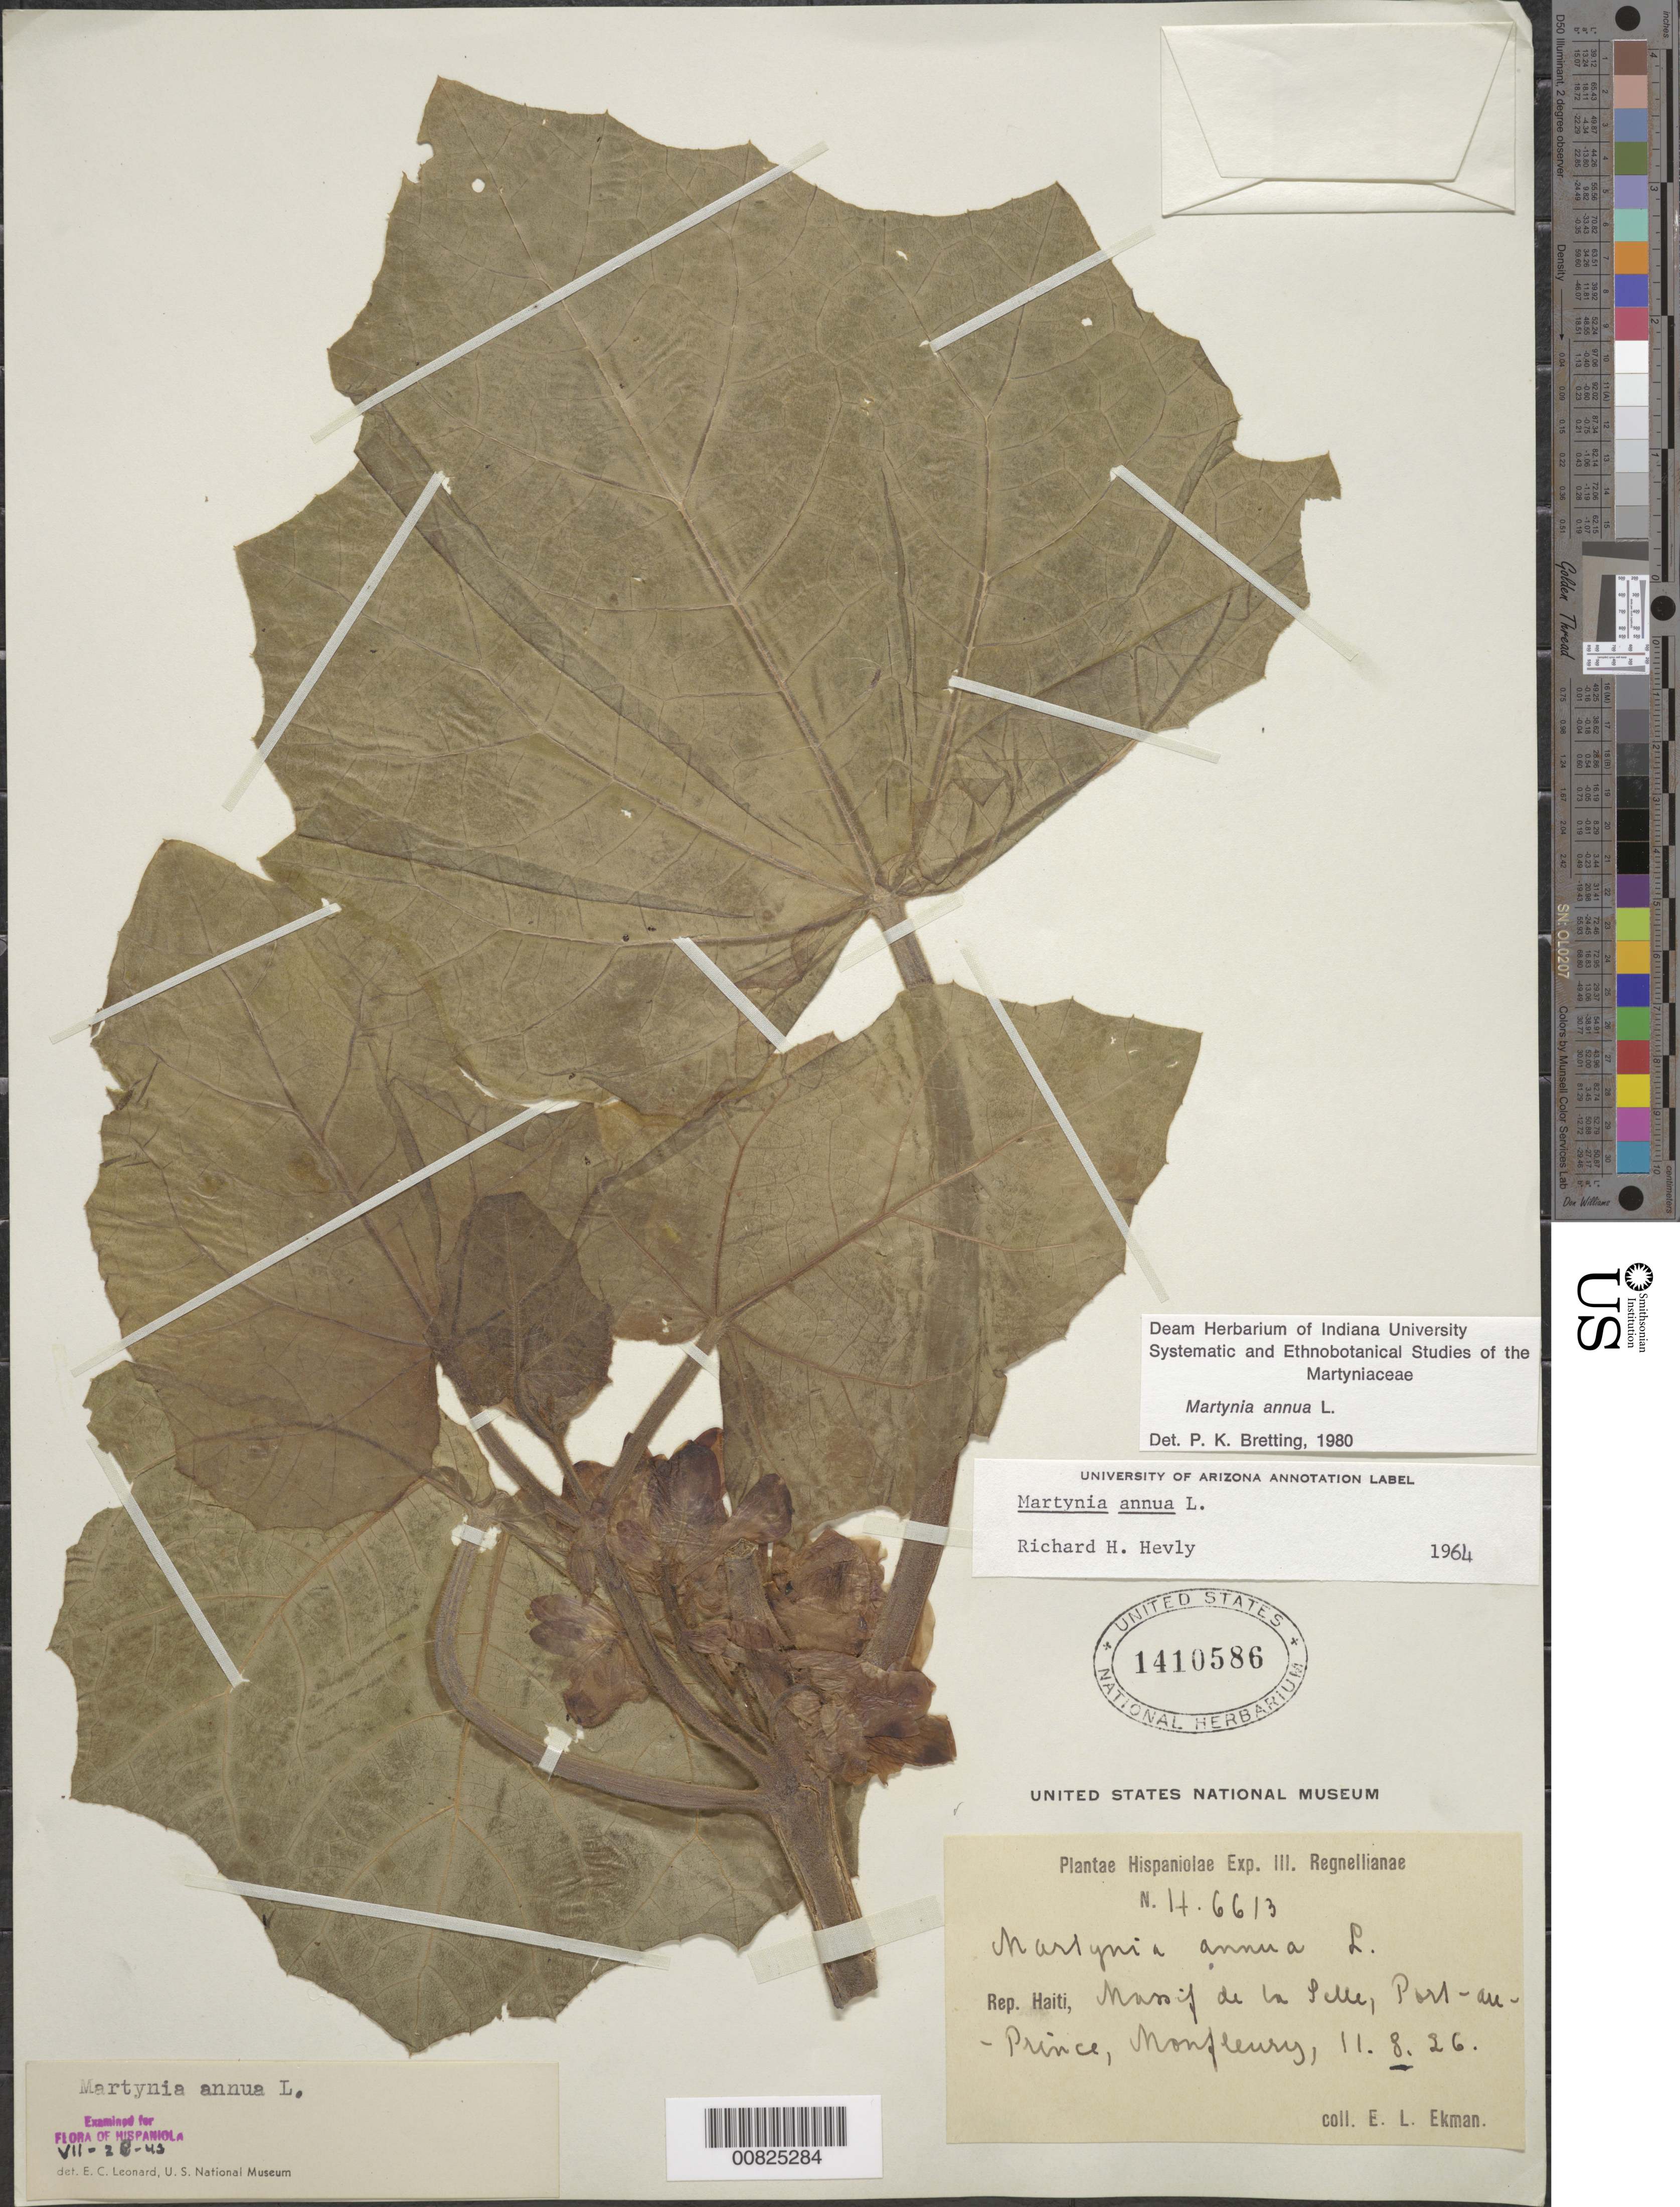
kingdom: Plantae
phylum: Tracheophyta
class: Magnoliopsida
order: Lamiales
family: Martyniaceae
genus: Martynia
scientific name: Martynia annua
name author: L.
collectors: E. L. Ekman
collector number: H 6613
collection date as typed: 11 Aug 1926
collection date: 1926-08-11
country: Haiti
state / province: Ouest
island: Hispaniola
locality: Massif de la Selle, Port-au-Prince, Monfleury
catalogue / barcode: US 1410586